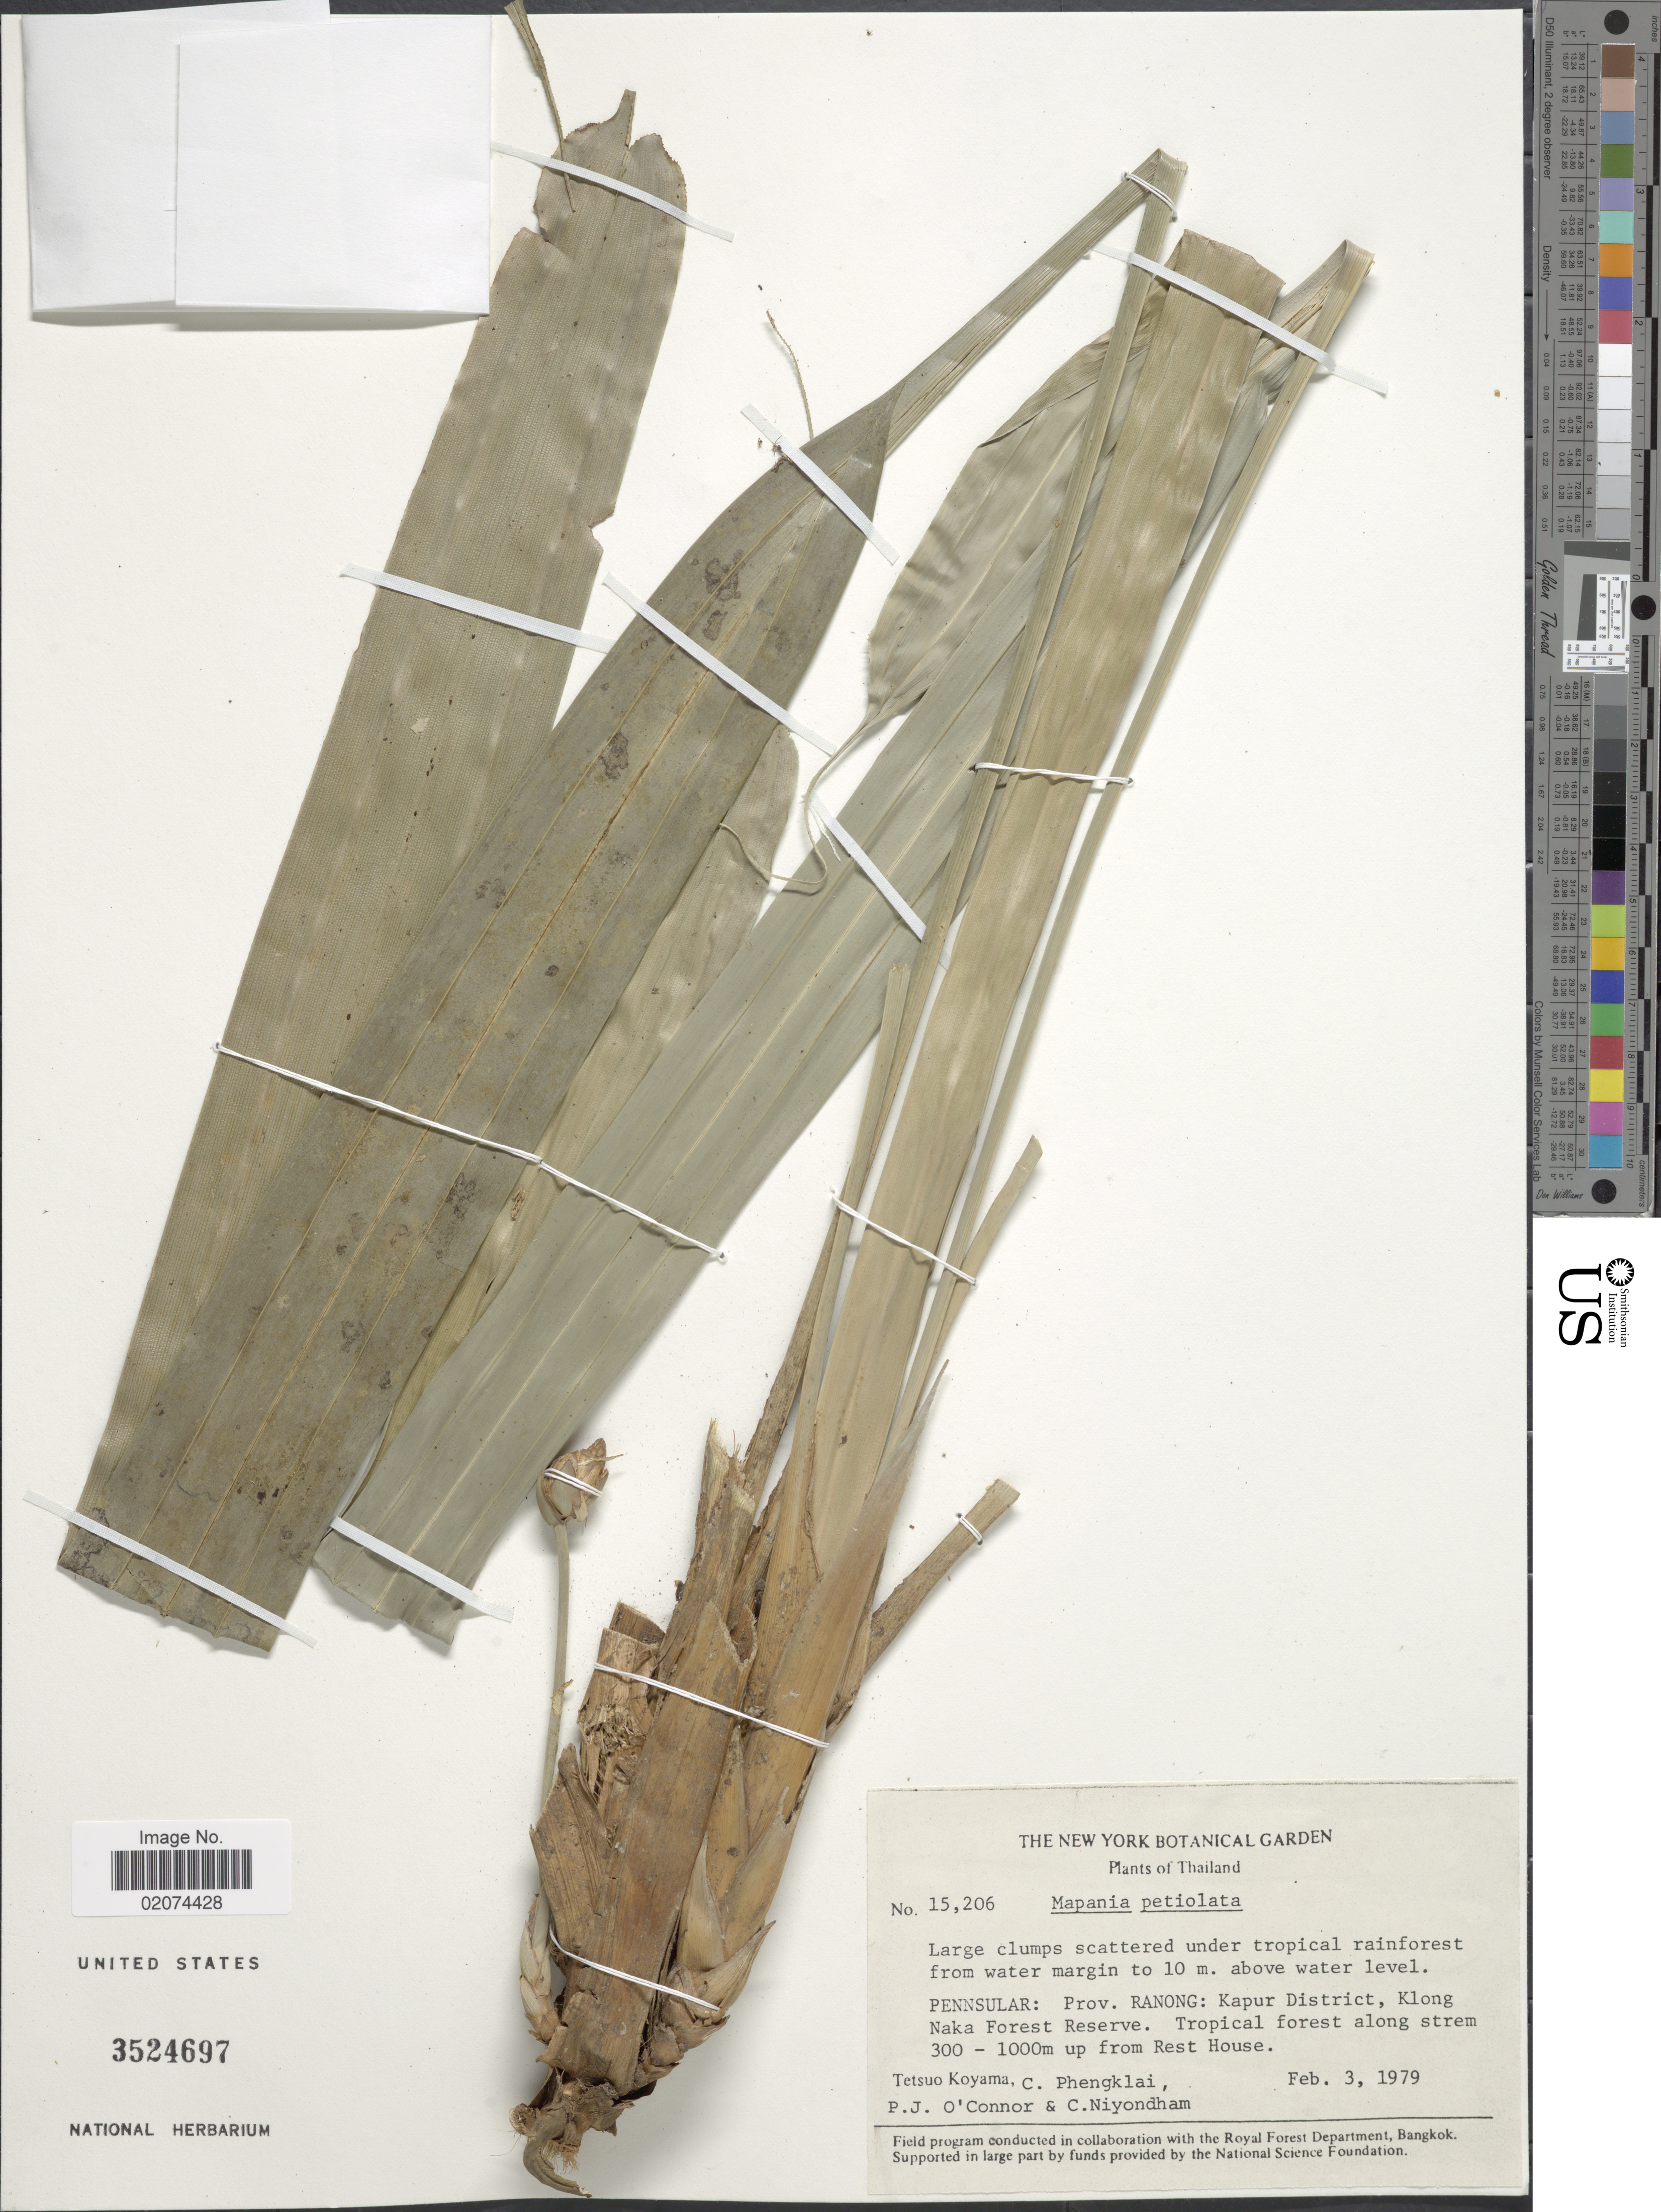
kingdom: Plantae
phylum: Tracheophyta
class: Liliopsida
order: Poales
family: Cyperaceae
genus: Mapania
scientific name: Mapania cuspidata var. petiolata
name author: (C.B. Clarke) Uittien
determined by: Strong, Mark T., (BOT), Smithsonian Institution - National Museum of Natural History (UNITED STATES)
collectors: T. Koyama, C. Phengklai, P. O'Connor & C. Niyondham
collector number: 15206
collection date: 1979-02-03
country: Thailand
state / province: Ranong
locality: Pennsular: Prov. Ranong: Kapur District, Klong Naka Forest Reserve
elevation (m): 300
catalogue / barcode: US 3524697